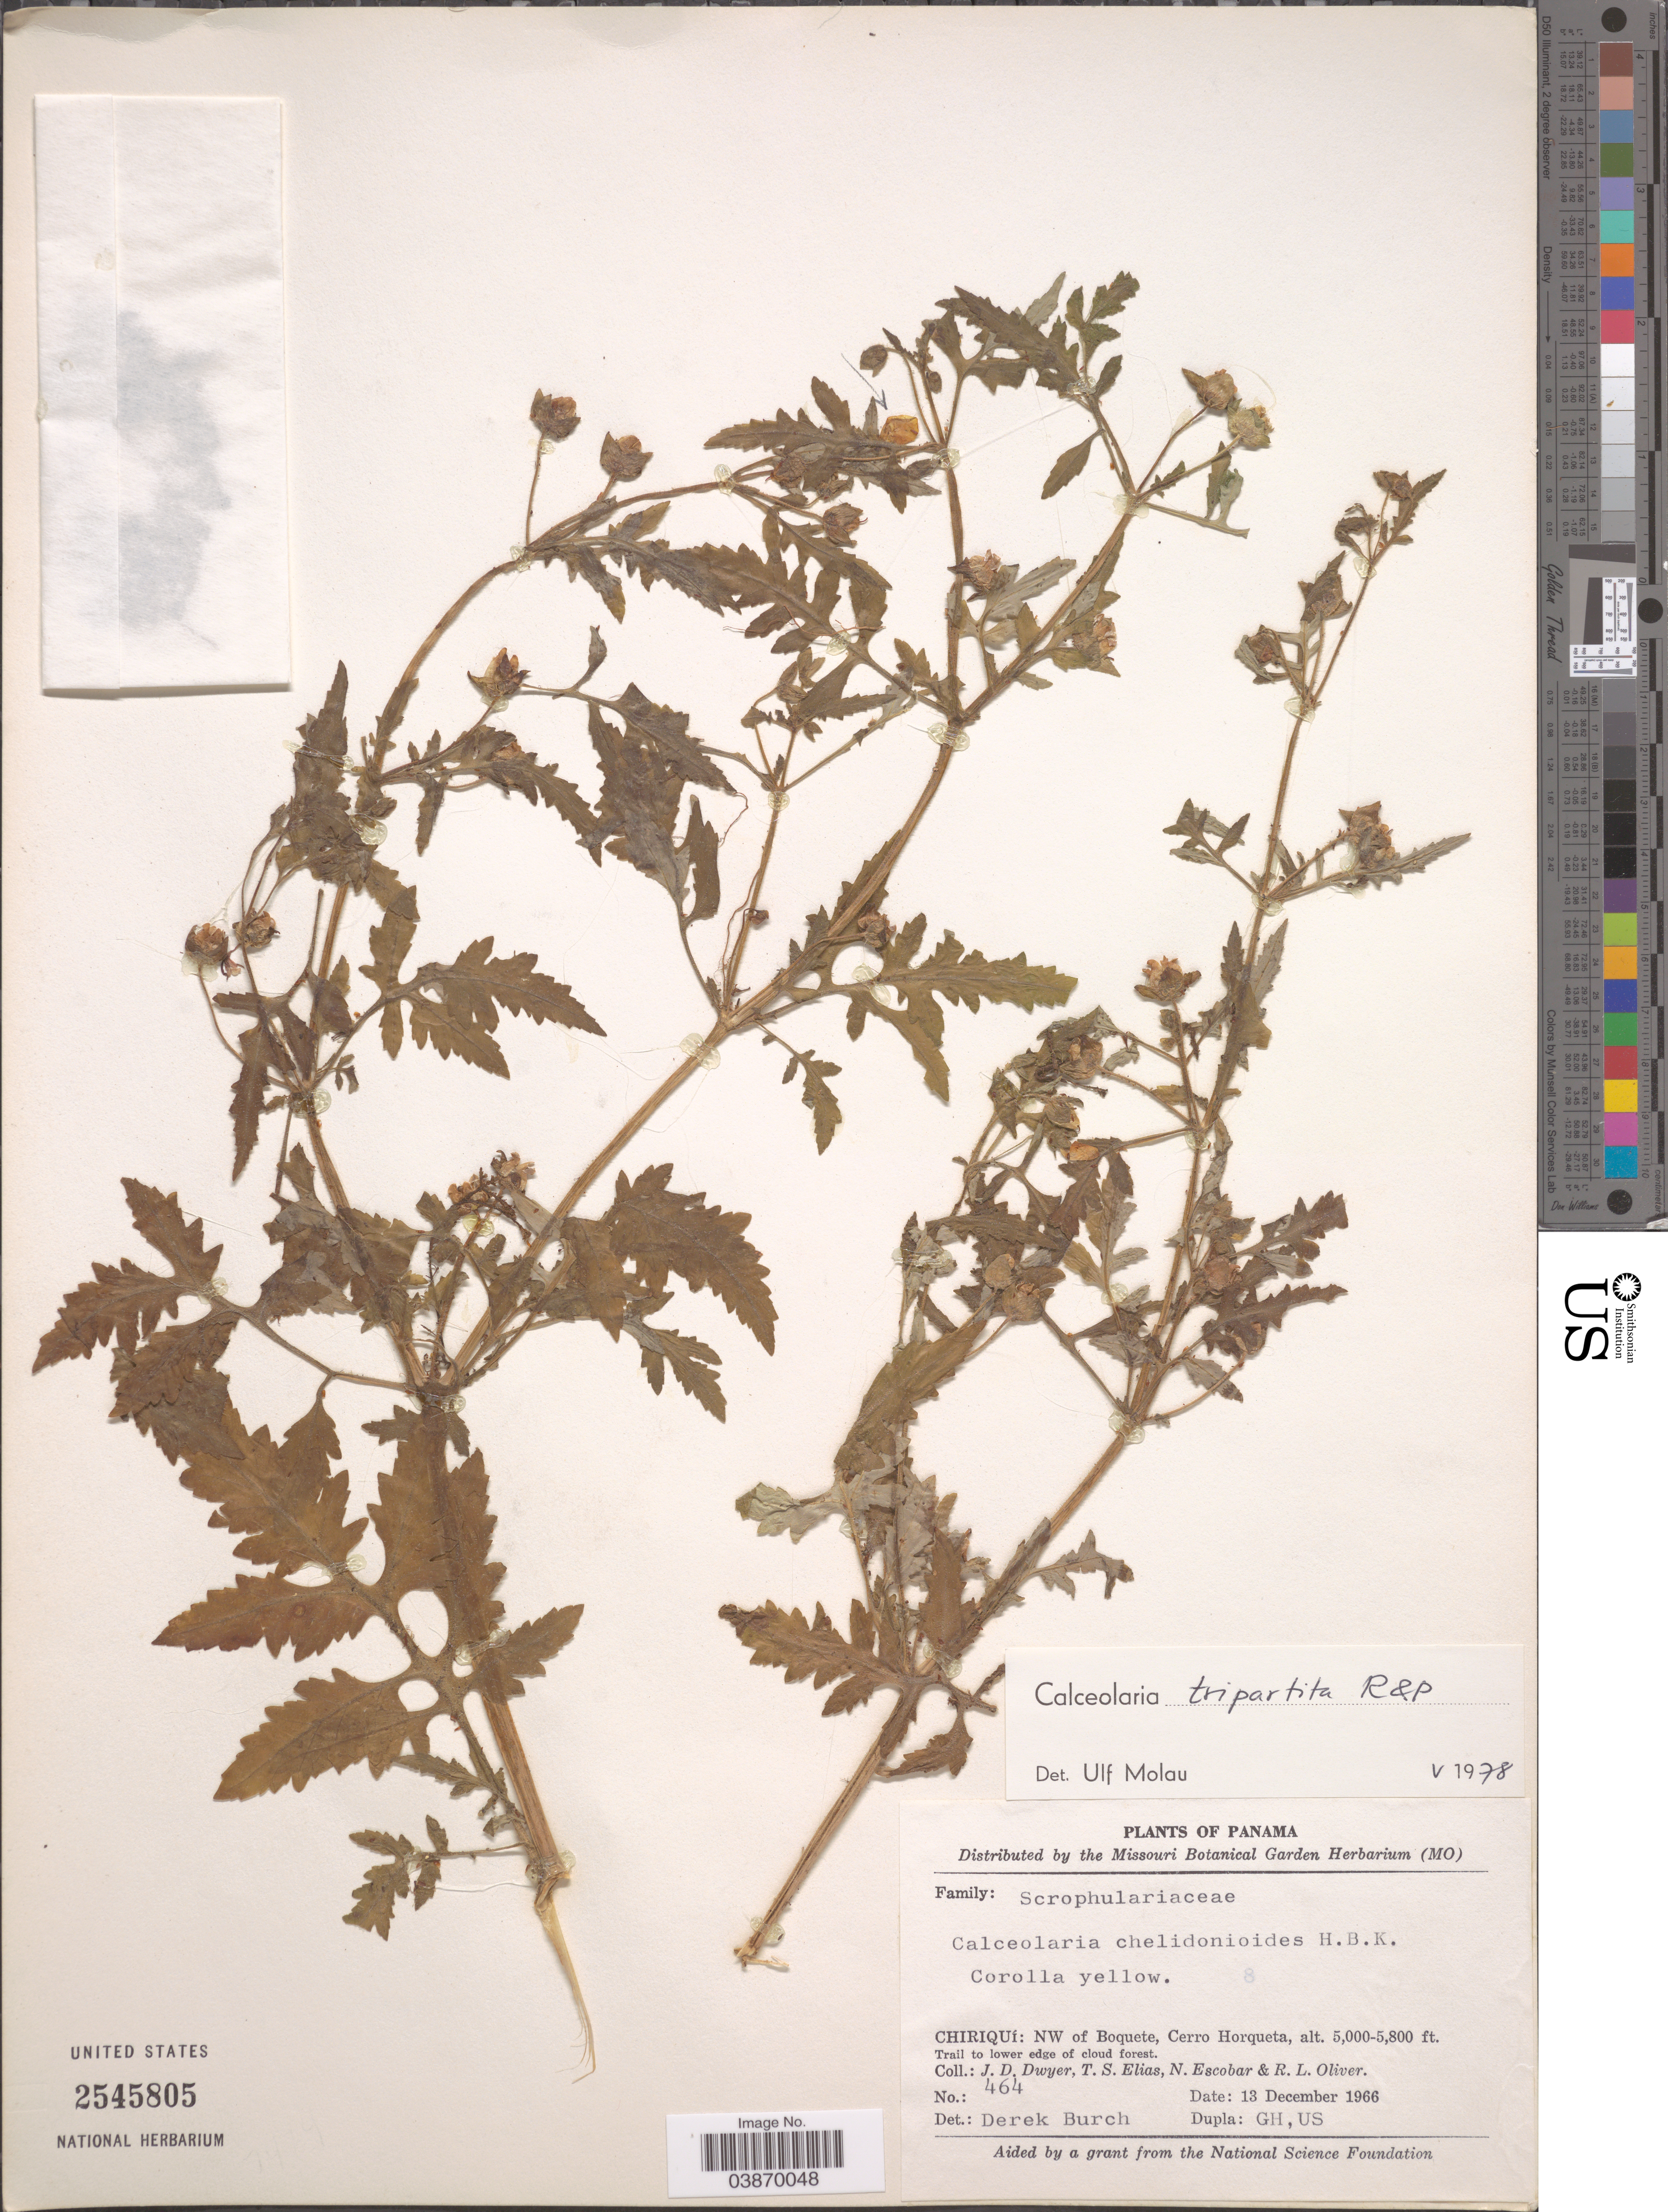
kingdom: Plantae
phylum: Tracheophyta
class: Magnoliopsida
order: Lamiales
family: Calceolariaceae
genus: Calceolaria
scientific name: Calceolaria tripartita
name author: Ruiz & Pav.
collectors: J. D. Dwyer, T. S. Elias, N. Escobar & R. Oliver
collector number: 464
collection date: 1966-12-13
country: Panama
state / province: Chiriqui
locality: NW of Boquete, Cerro Horqueta.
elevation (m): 1524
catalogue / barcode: US 2545805